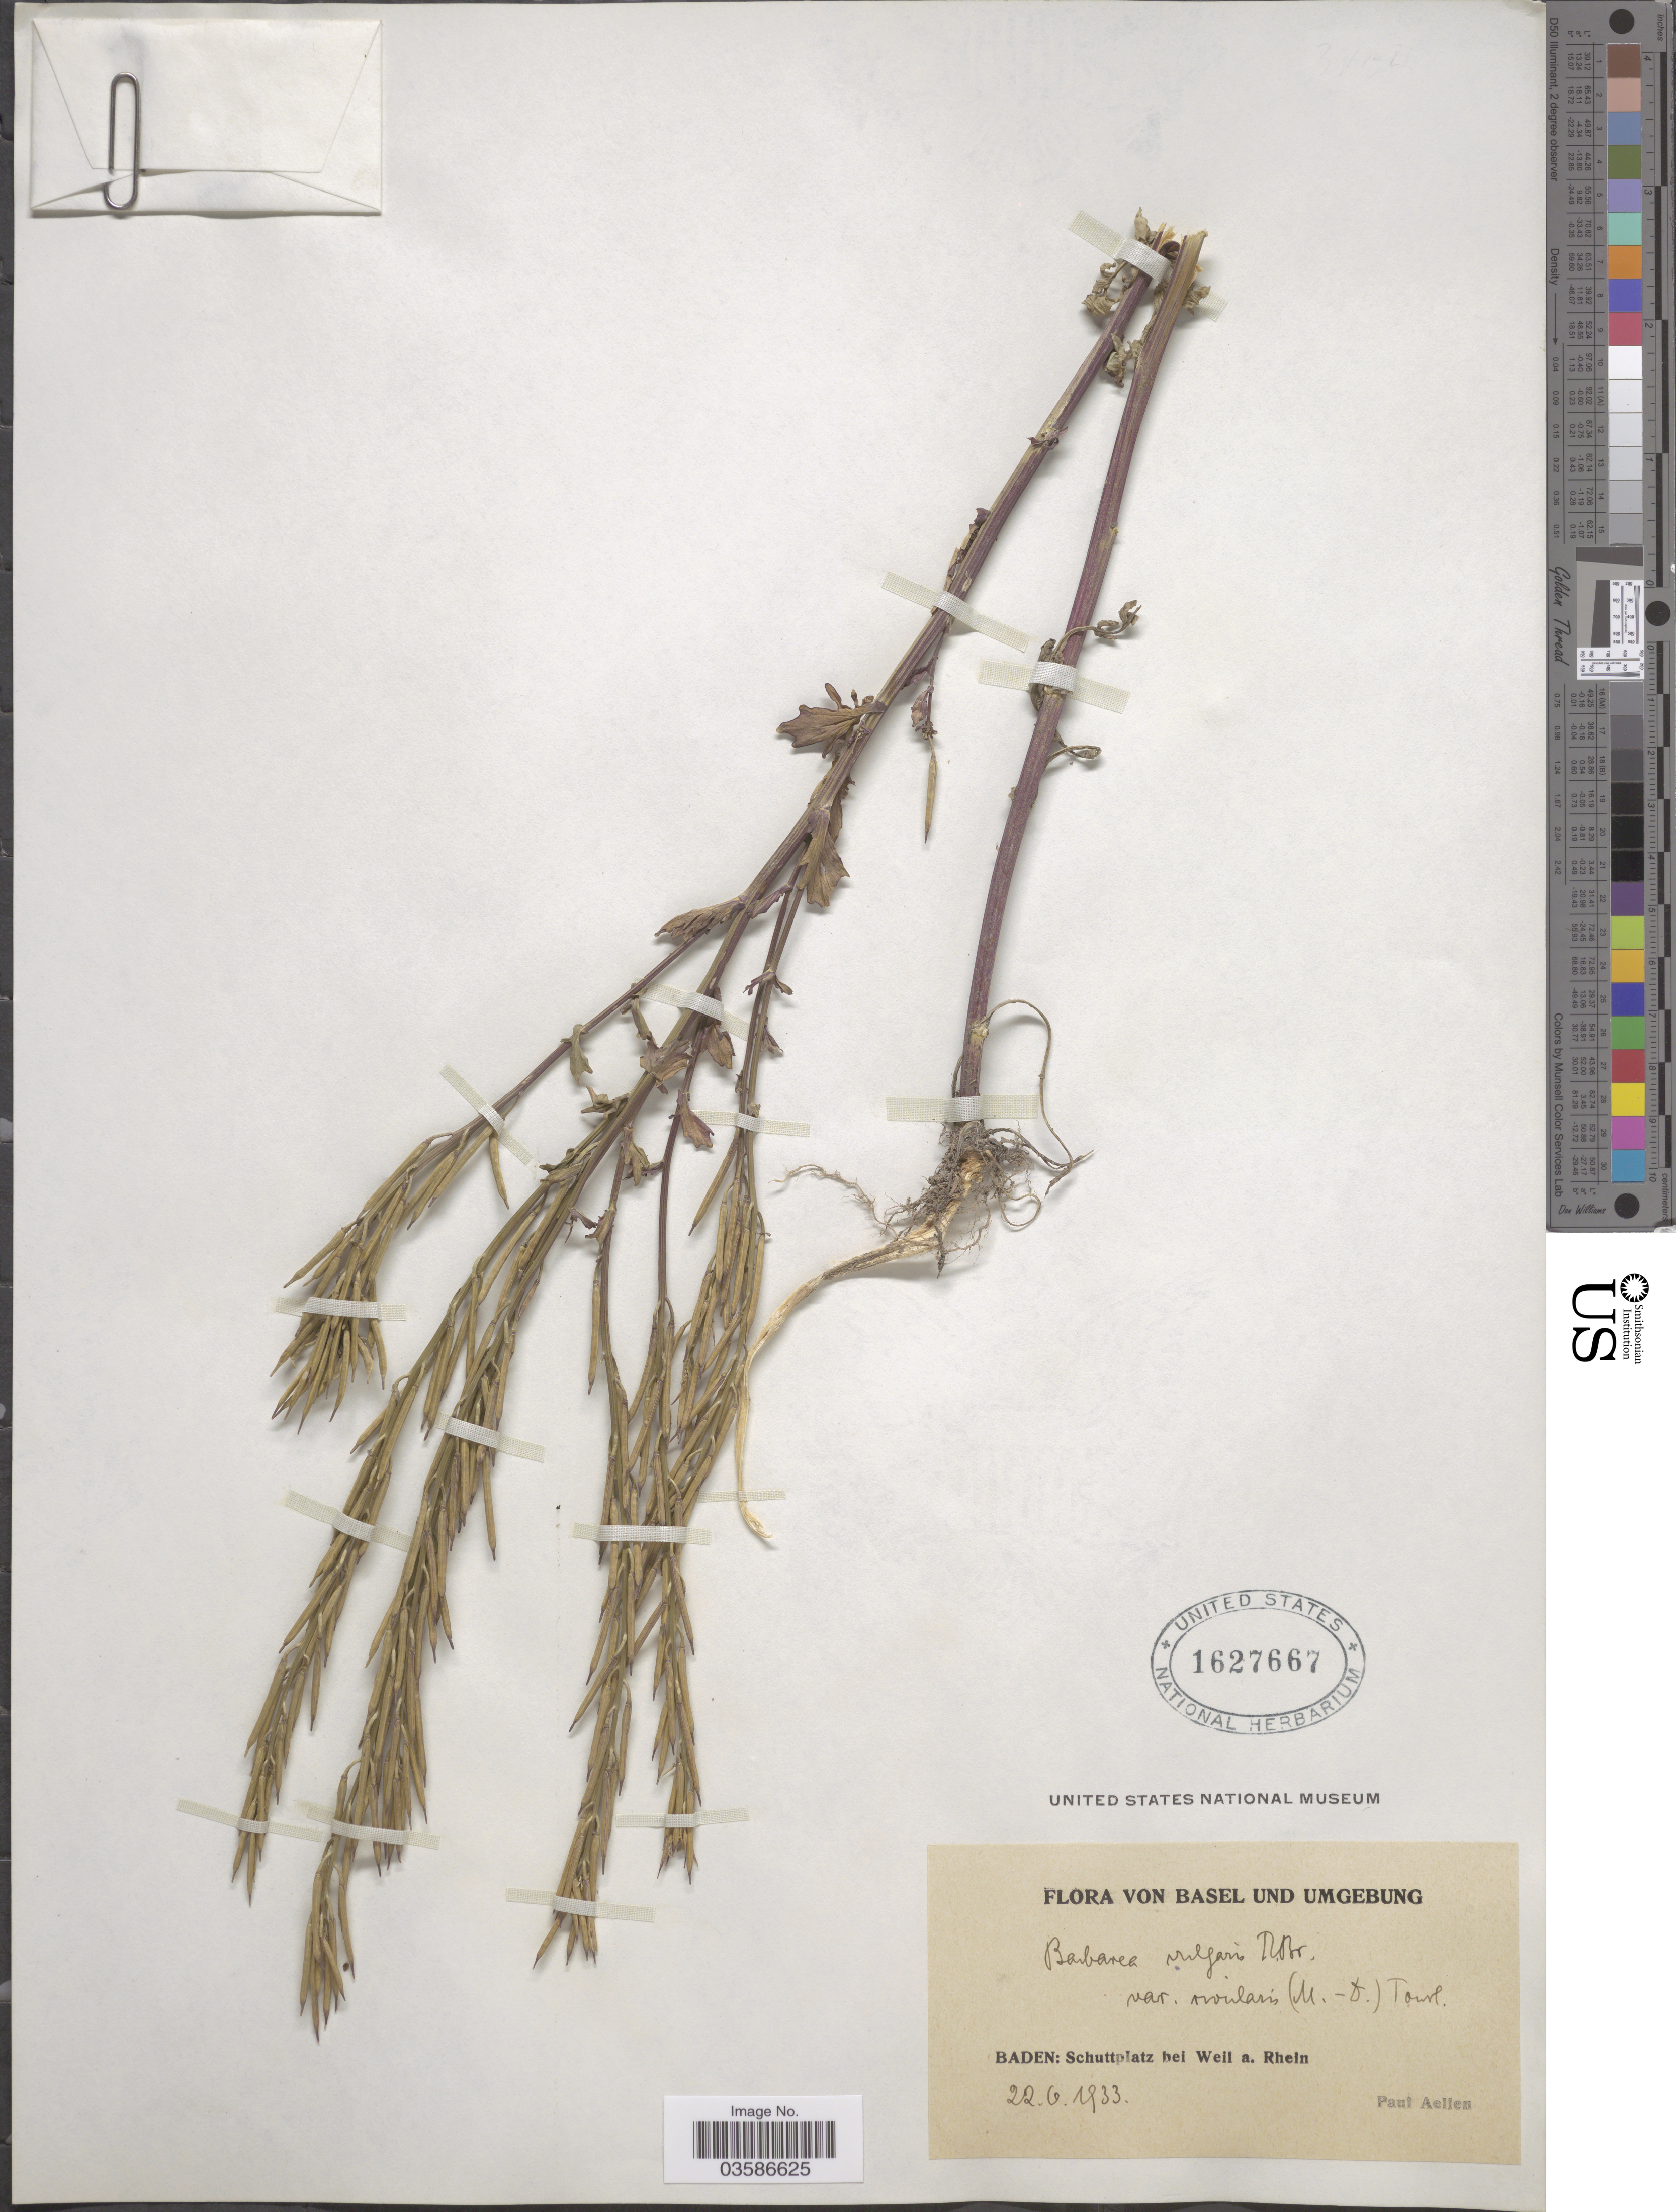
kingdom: Plantae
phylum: Tracheophyta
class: Magnoliopsida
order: Brassicales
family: Brassicaceae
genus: Barbarea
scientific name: Barbarea vulgaris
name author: W.T. Aiton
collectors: P. Aellen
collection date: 1933-06-22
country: Germany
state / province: Baden-Württemberg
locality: Basel und umgebung. Baden: Schuttplatz bei Weil a. Rhein.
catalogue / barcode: US 1627667